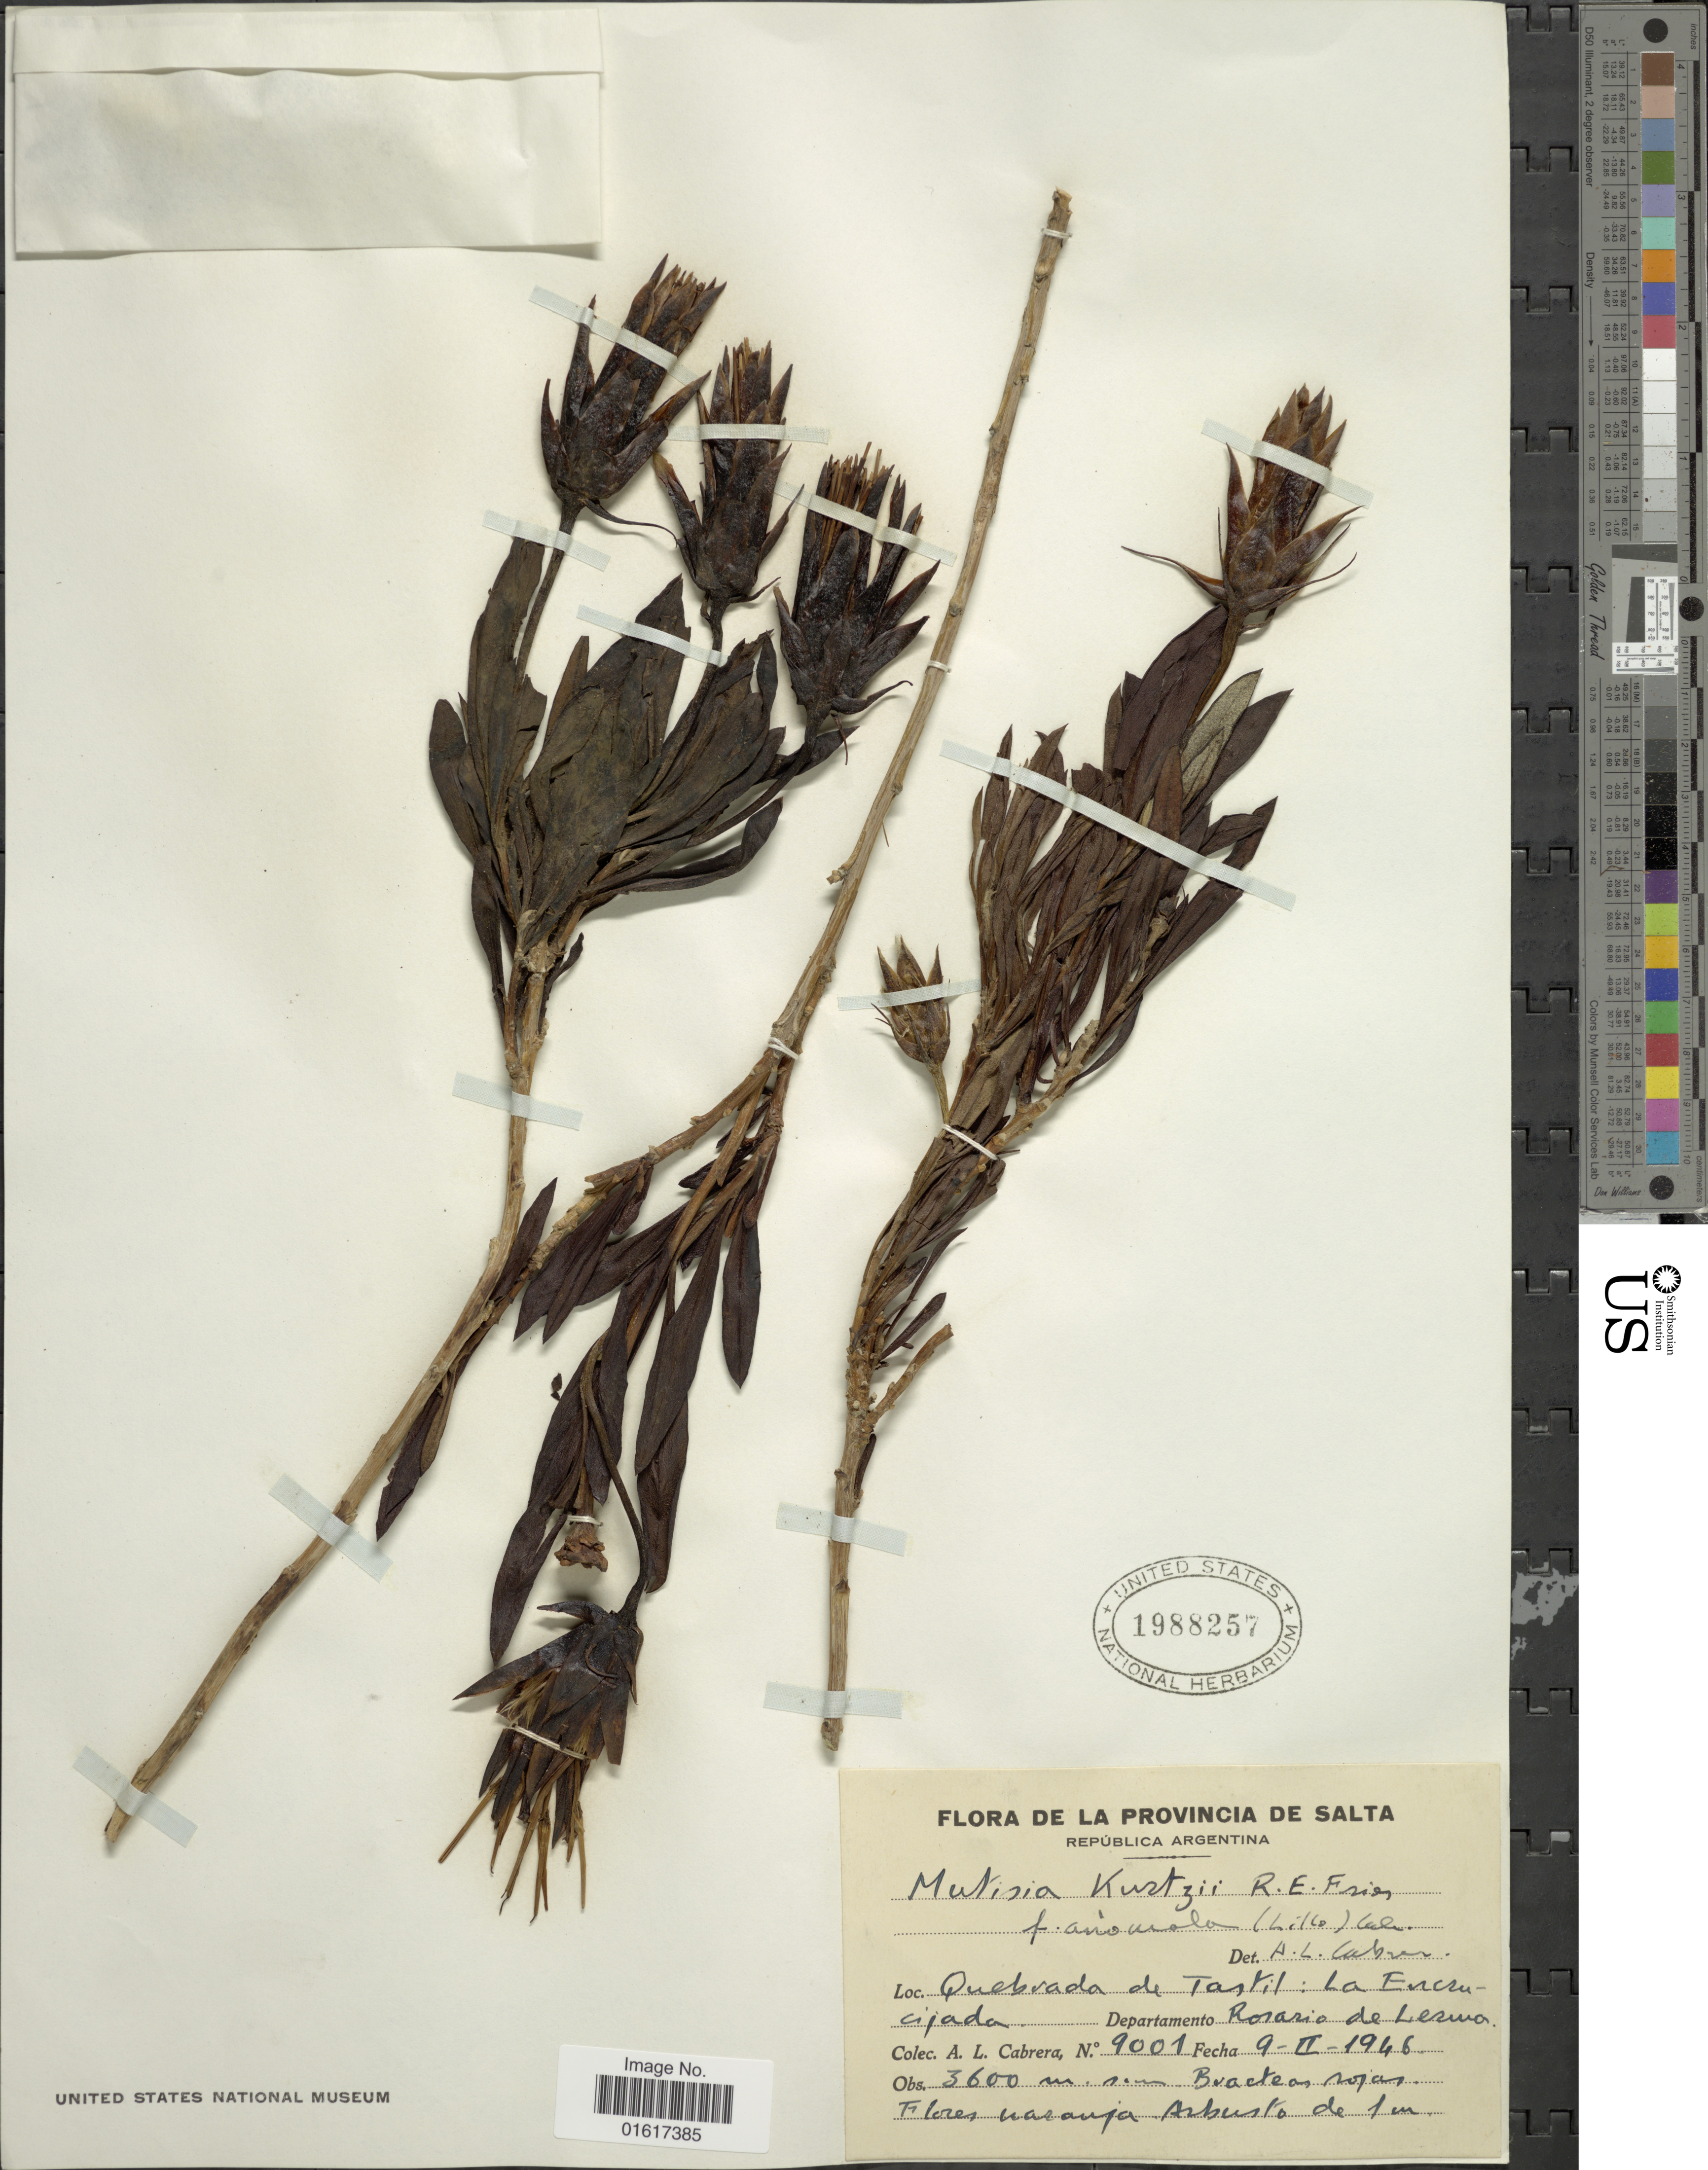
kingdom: Plantae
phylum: Tracheophyta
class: Magnoliopsida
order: Asterales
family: Asteraceae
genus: Mutisia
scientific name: Mutisia kurtzii var. kurtzii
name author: R.E. Fr.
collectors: A. L. Cabrera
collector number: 9001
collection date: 1946-02-09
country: Argentina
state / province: Salta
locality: Quebrada de Tostil: La Encrucijada. Departamento Rosario de Lerma.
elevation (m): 3600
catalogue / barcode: US 1988257